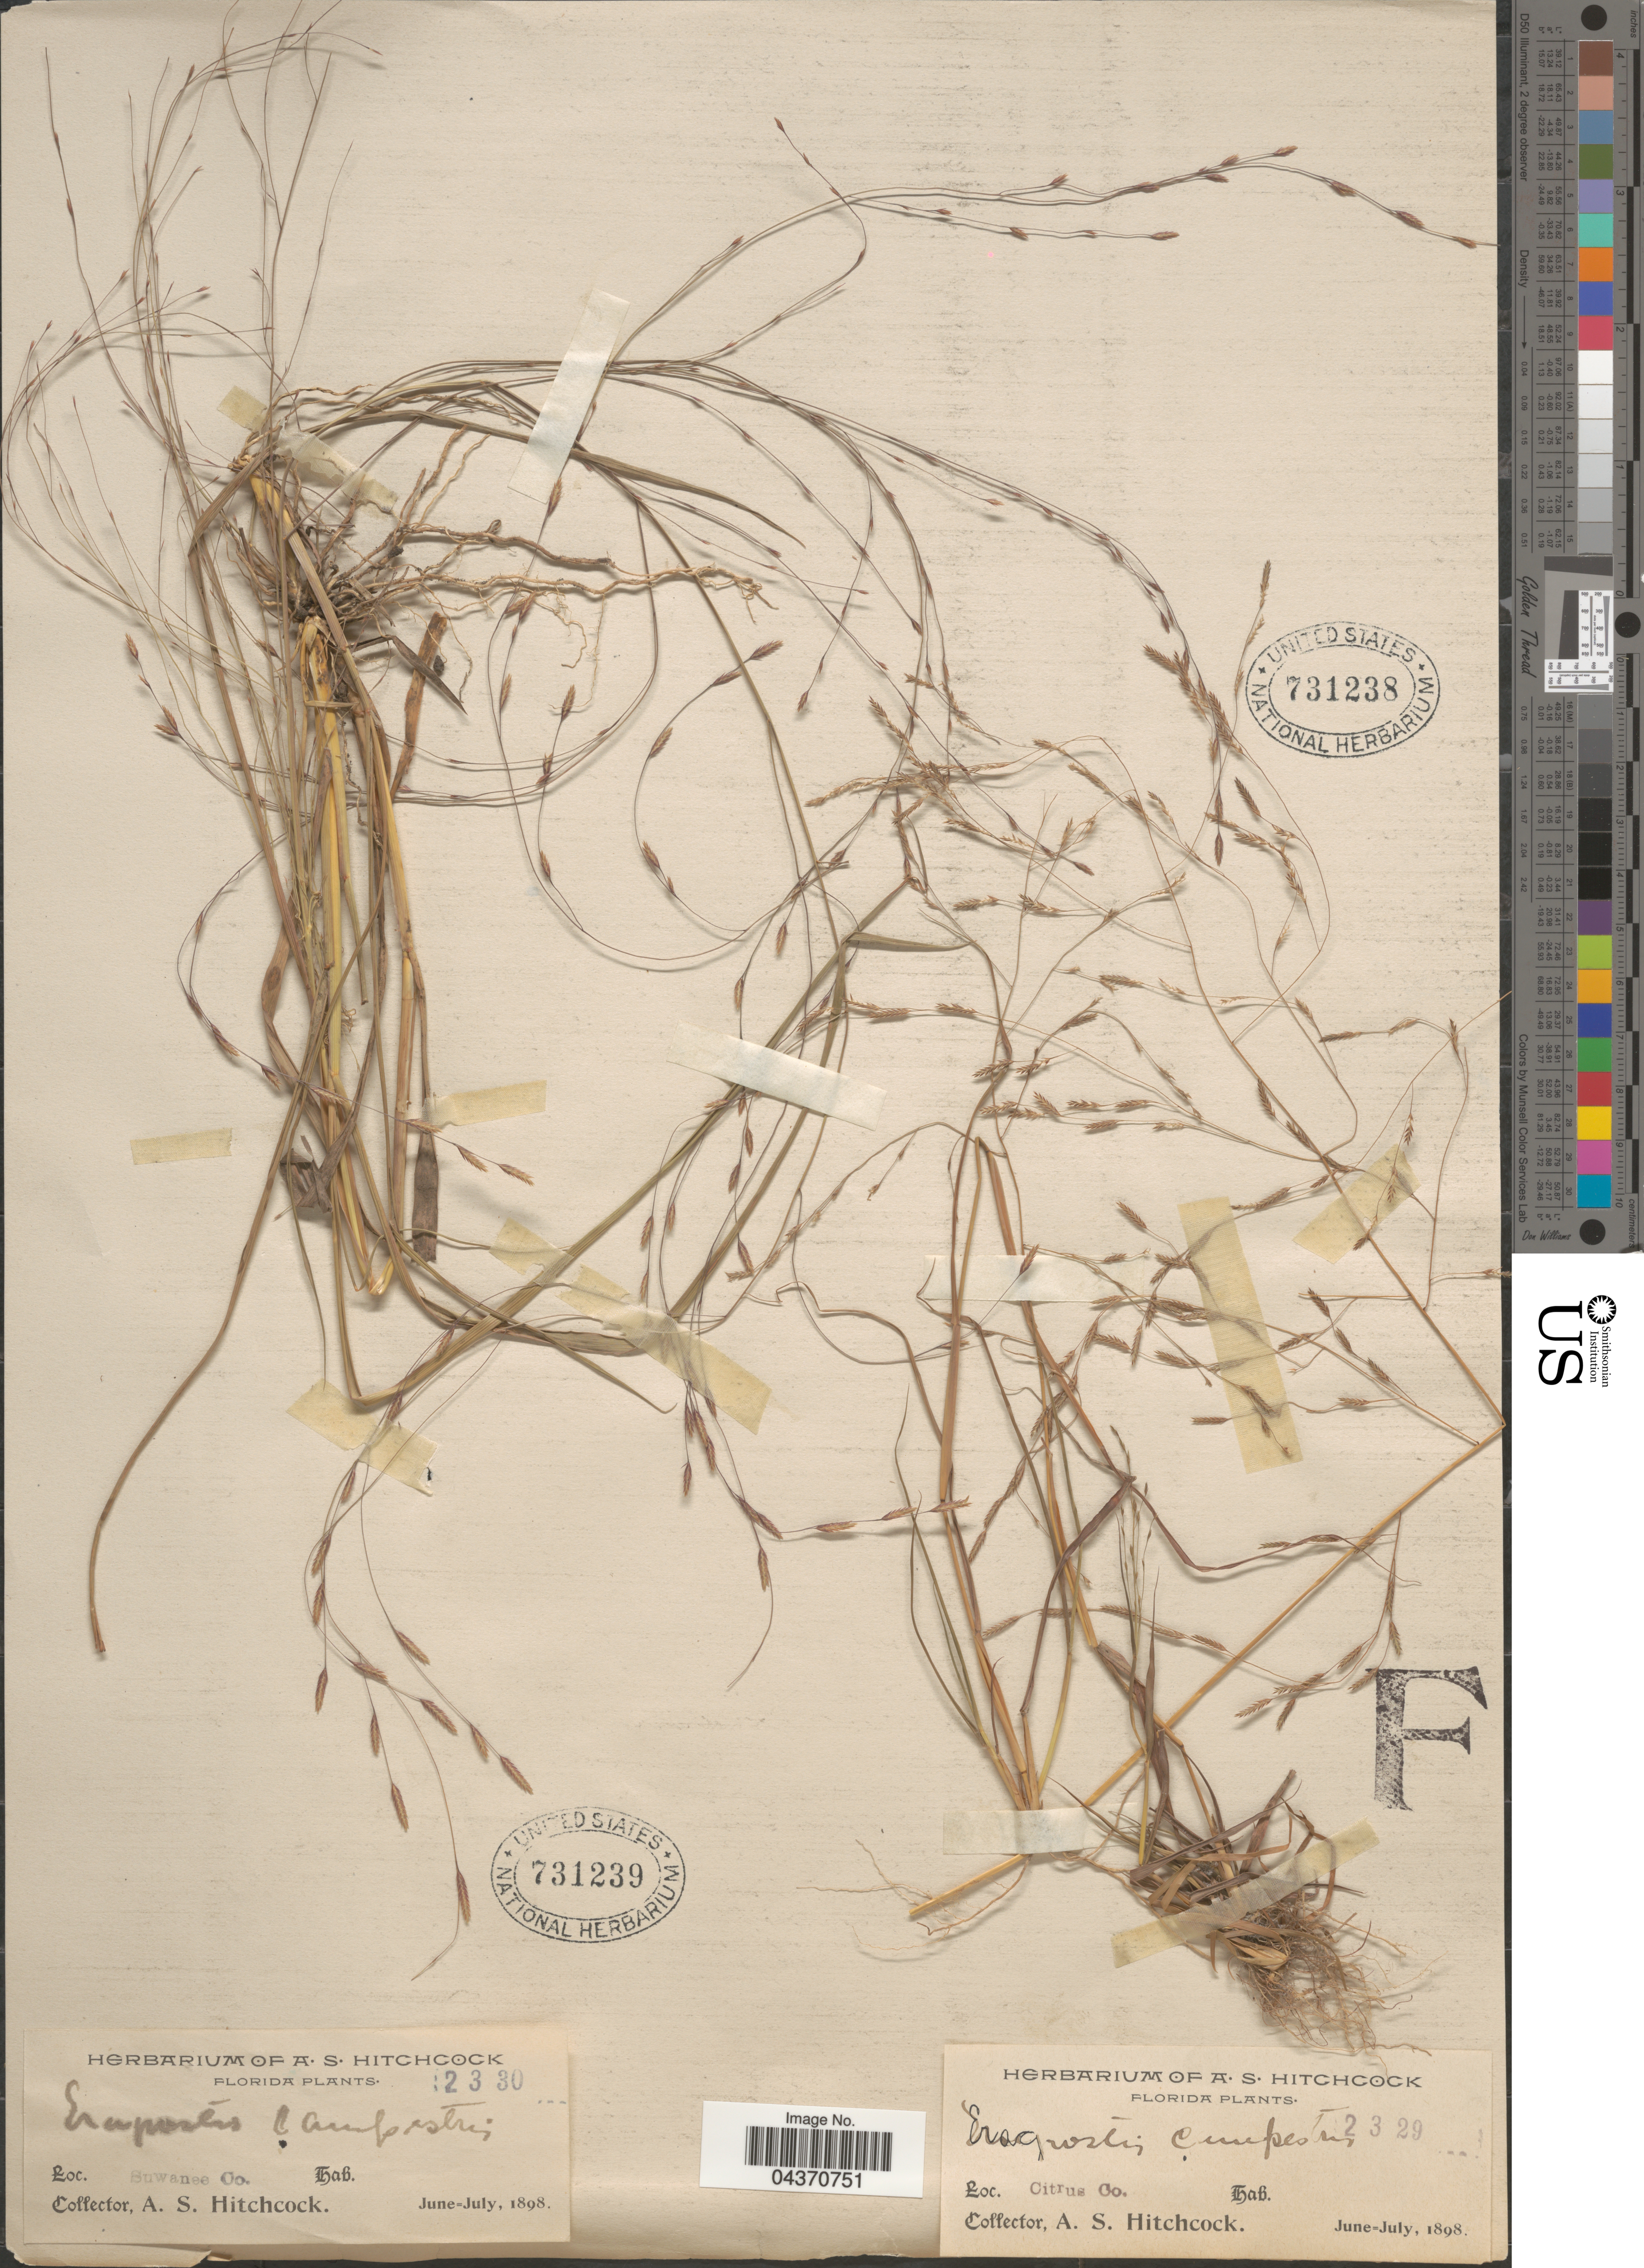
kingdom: Plantae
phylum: Tracheophyta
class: Liliopsida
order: Poales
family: Poaceae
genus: Eragrostis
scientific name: Eragrostis refracta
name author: (Muhl.) Scribn.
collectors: A. S. Hitchcock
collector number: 2330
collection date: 1898-06/1898-07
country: United States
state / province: Florida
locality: Suwanee Co.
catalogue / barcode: US 731239